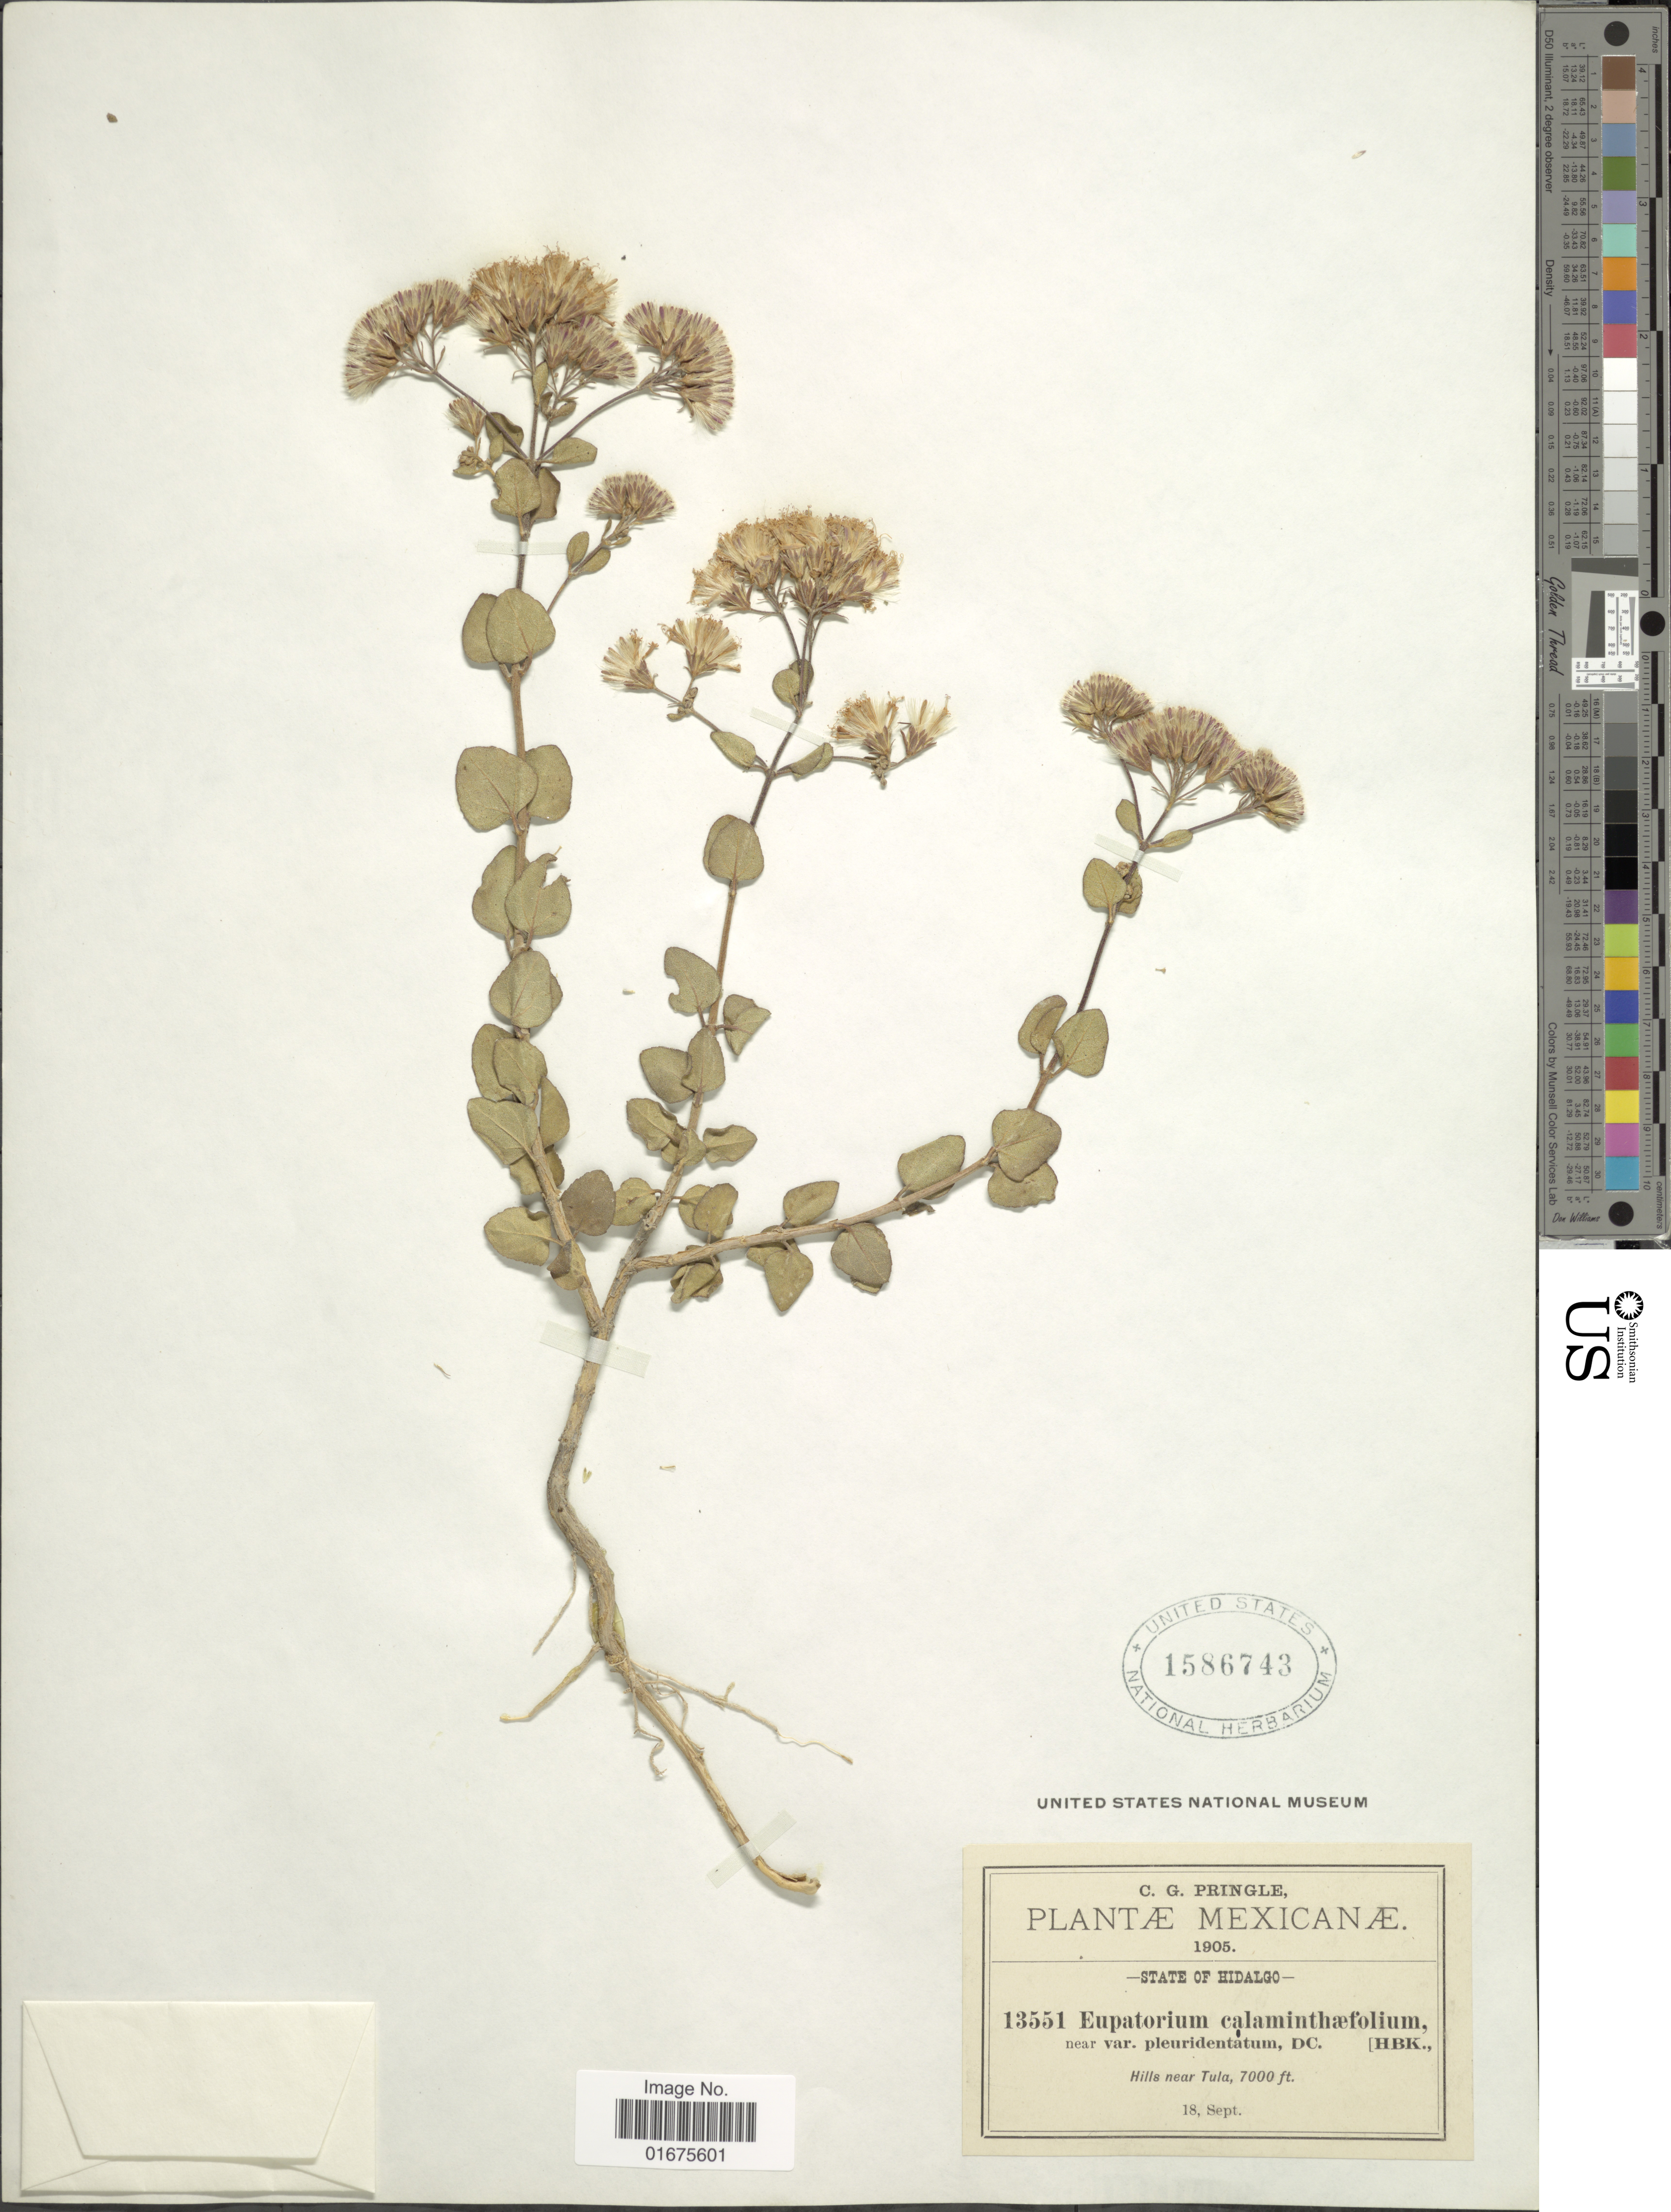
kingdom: Plantae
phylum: Tracheophyta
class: Magnoliopsida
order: Asterales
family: Asteraceae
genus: Ageratina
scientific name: Ageratina calaminthaefolia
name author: (Kunth) R.M. King & H. Rob.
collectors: C. G. Pringle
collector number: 13551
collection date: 1905-09-18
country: Mexico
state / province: Hidalgo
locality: Hills near Tula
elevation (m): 2134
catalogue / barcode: US 1586743